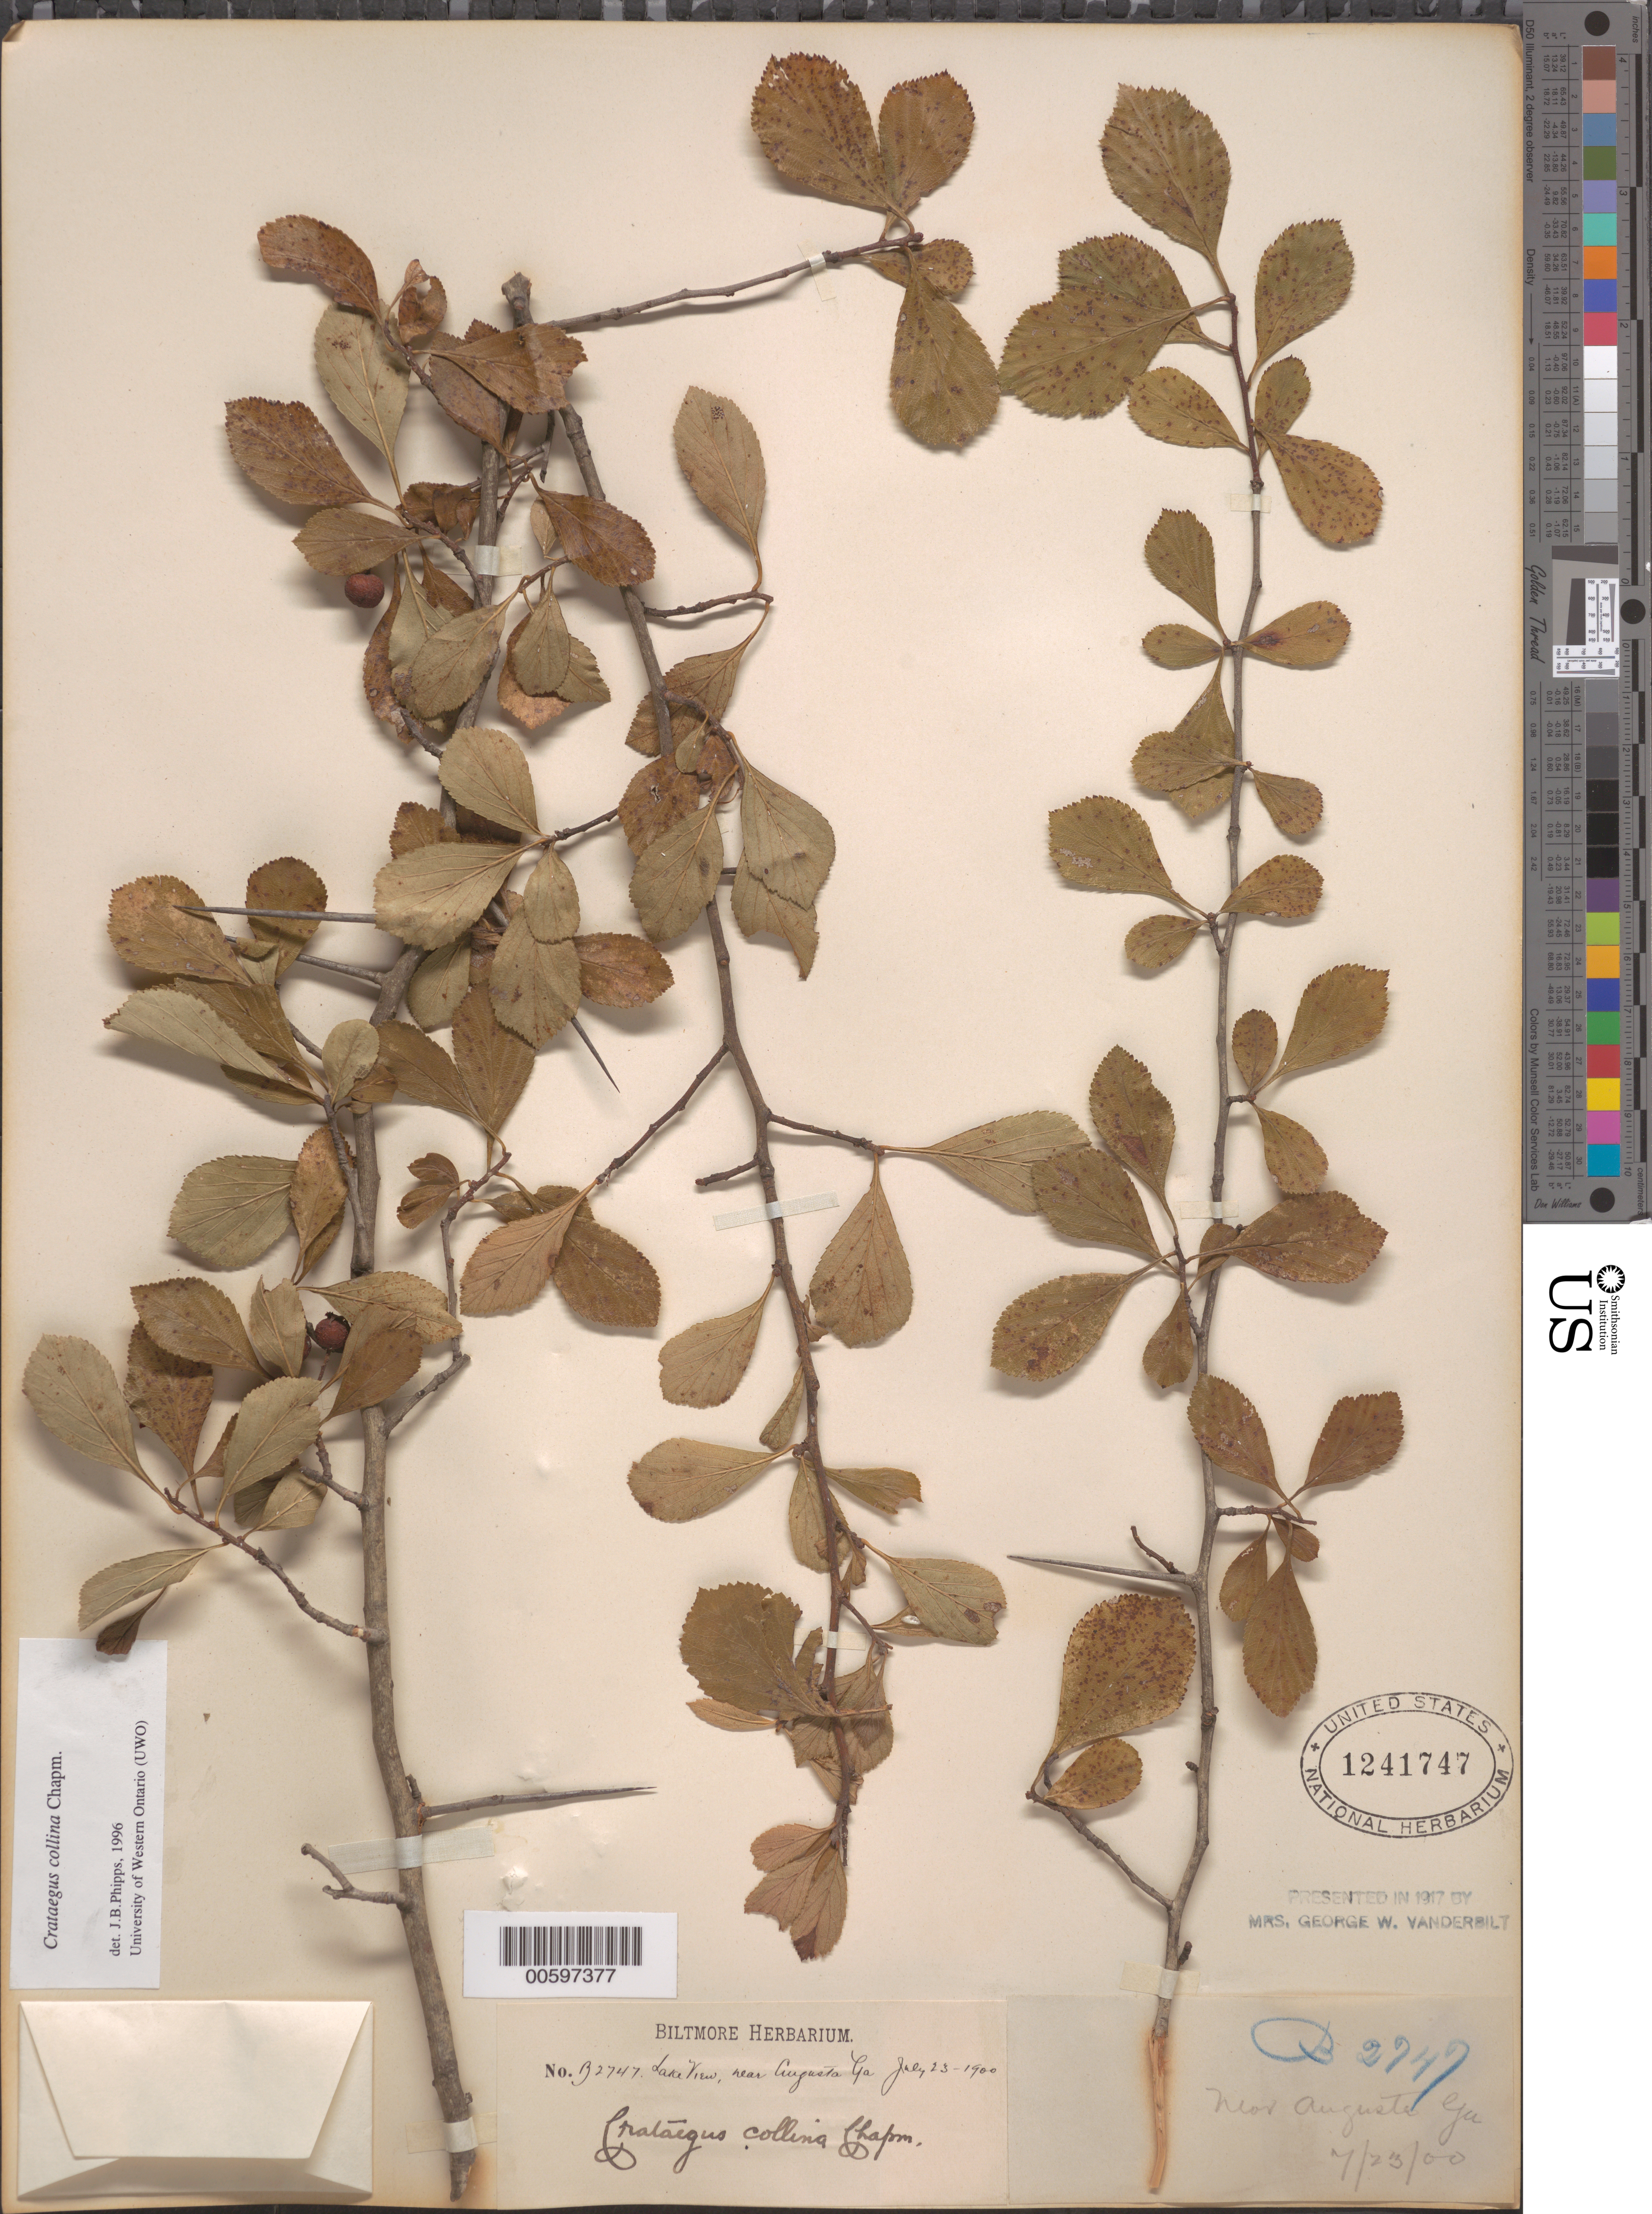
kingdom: Plantae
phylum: Tracheophyta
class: Magnoliopsida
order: Rosales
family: Rosaceae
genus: Crataegus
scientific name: Crataegus collina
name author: Chapm.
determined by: Phipps, James B., (UWO), University of Western Ontario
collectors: ex herb. Biltmore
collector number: B2747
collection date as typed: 23 Jul 1900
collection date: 1900-07-23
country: United States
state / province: Georgia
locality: Near Augusta, Lake View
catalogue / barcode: US 1241747